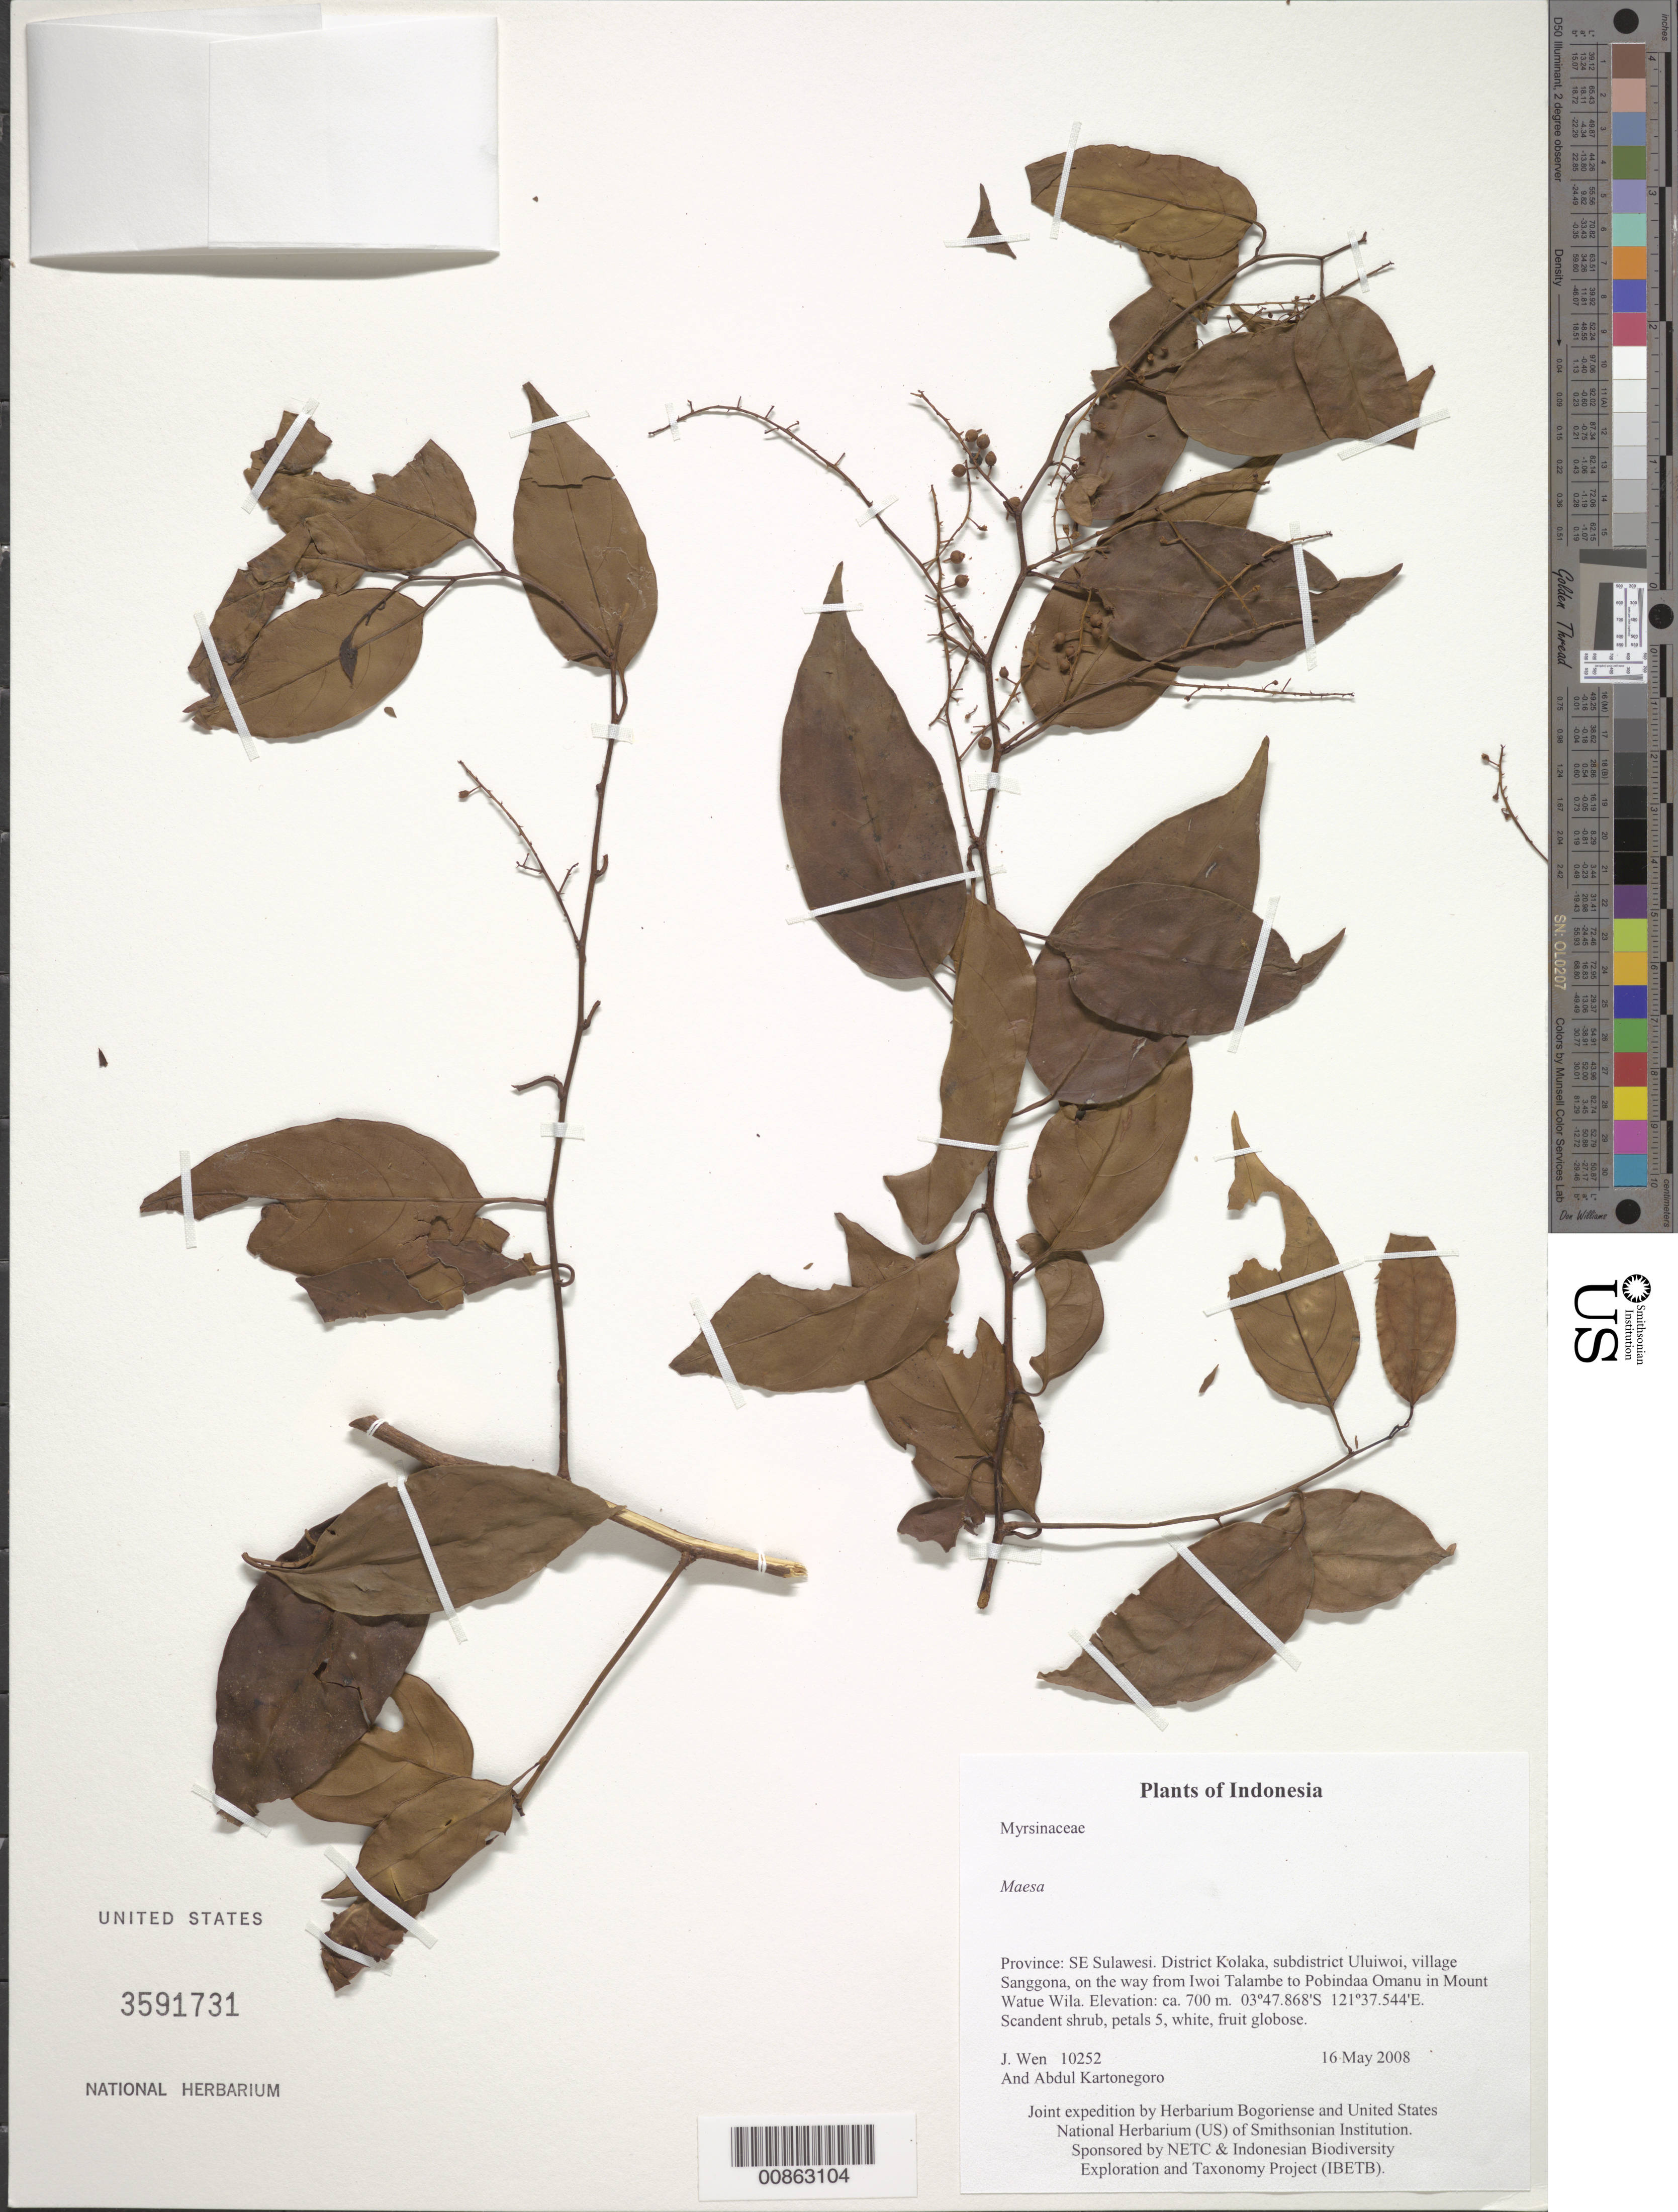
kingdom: Plantae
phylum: Tracheophyta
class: Magnoliopsida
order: Ericales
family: Primulaceae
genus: Maesa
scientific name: Maesa sp.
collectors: J. Wen & A. Kartonegoro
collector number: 10252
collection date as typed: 16 May 2008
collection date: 2008-05-16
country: Indonesia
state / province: Sulawesi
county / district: Sulawesi Tenggara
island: Sulawesi [Celebes]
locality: District Kolaka, subdistrict Uluiwoi, village Sanggona, on the way from Iwoi Talambe to Pobindaa Omanu in Mount Watue Wila.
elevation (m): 700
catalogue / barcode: US 3591731